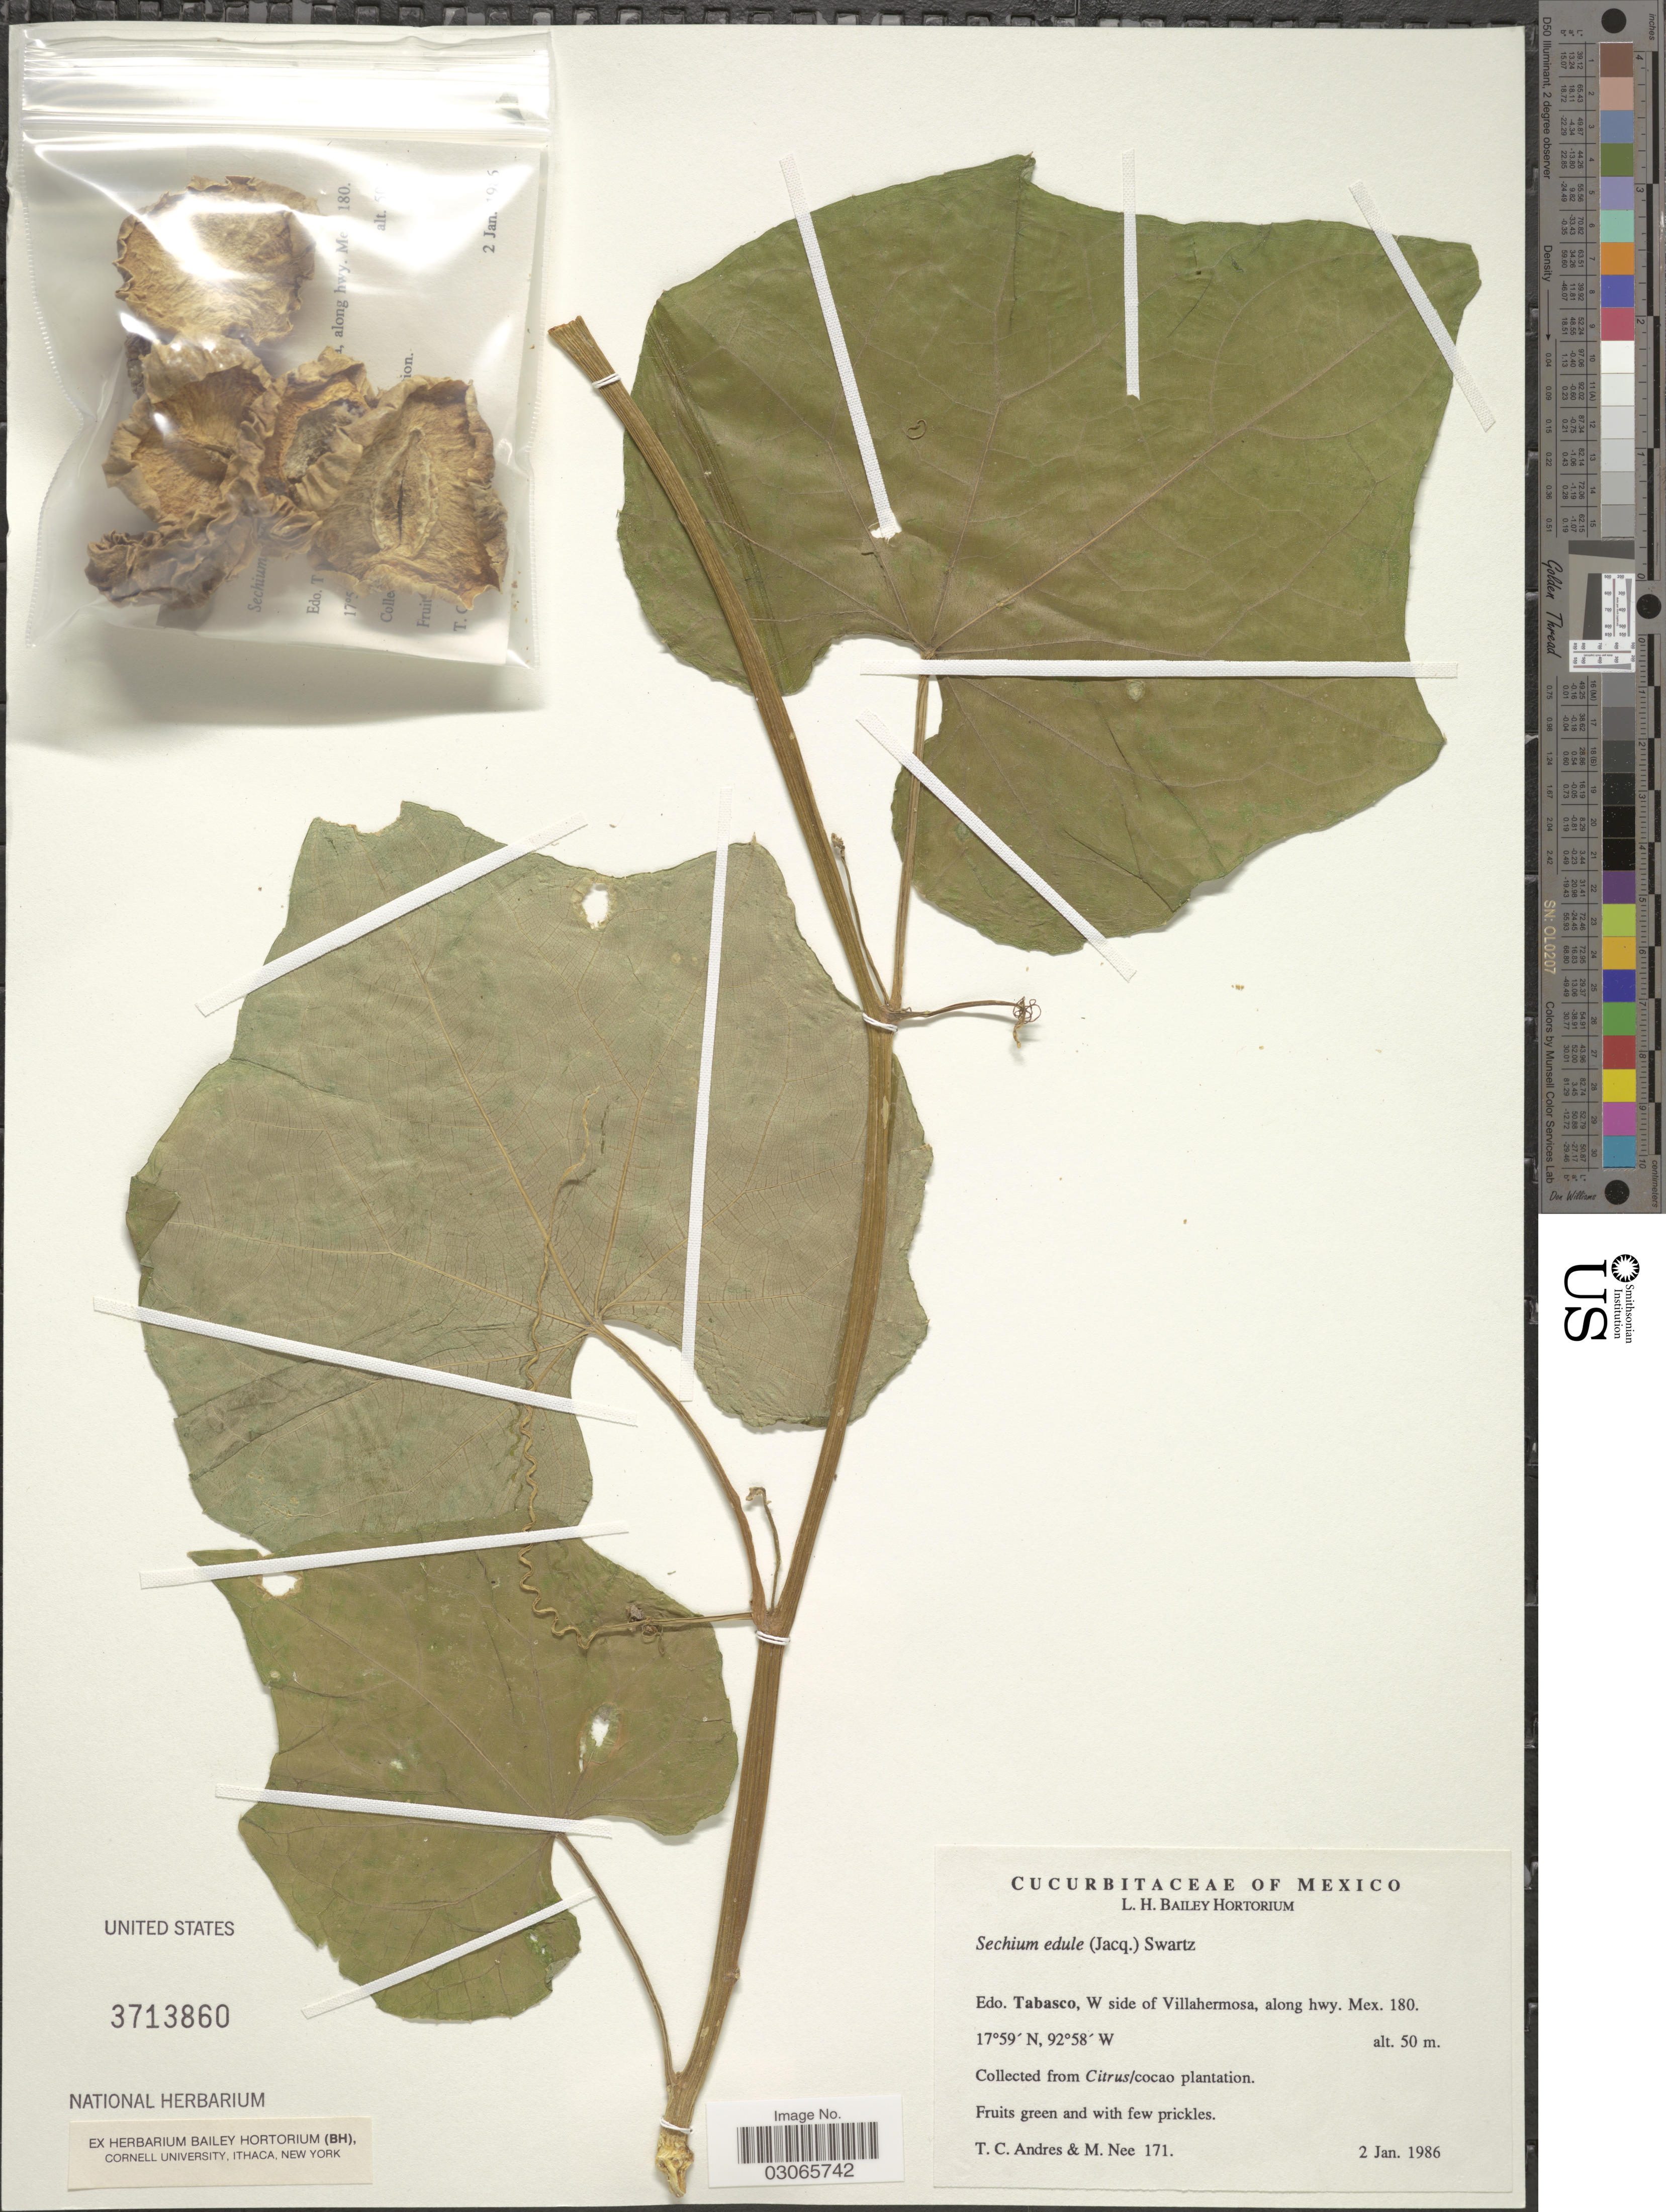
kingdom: Plantae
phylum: Tracheophyta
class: Magnoliopsida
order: Cucurbitales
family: Cucurbitaceae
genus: Sicyos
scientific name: Sicyos edulis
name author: Jacq.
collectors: T. C. Andres & M. Nee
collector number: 171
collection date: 1986-01-02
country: Mexico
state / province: Tabasco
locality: W side of Villahermosa, along hwy. Mex. 180.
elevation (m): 50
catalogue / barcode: US 3713860